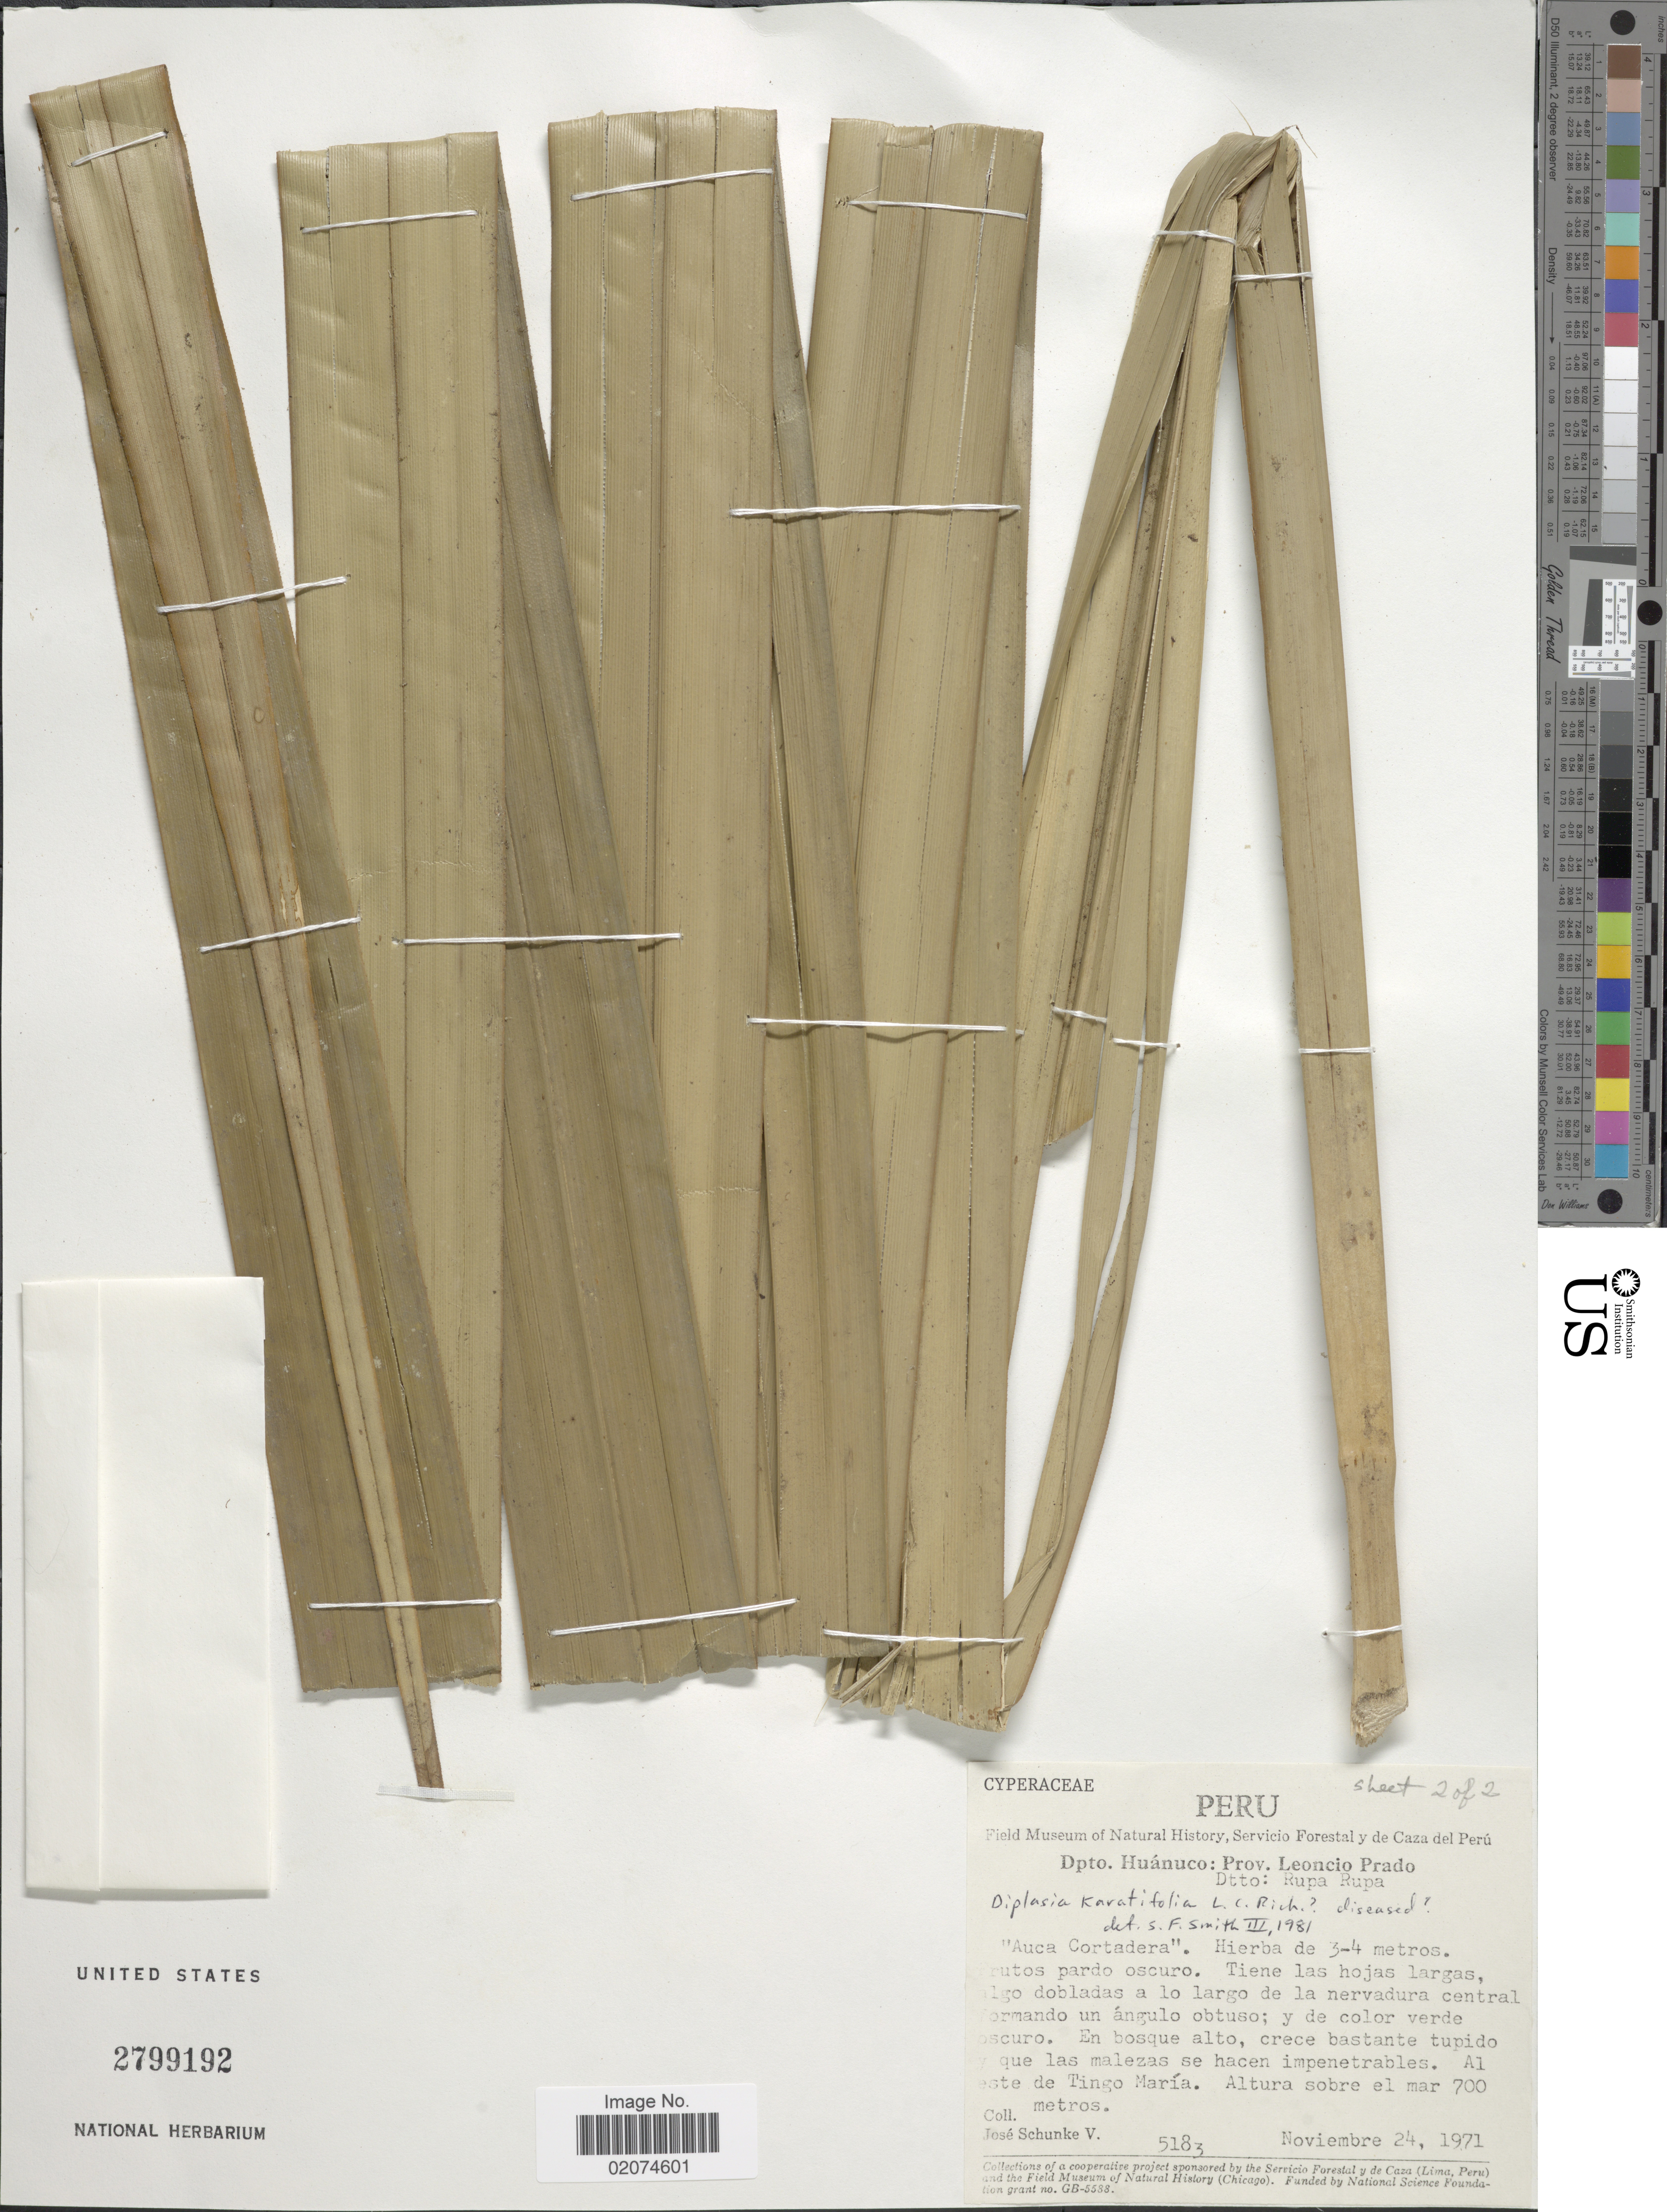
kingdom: Plantae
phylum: Tracheophyta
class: Liliopsida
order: Poales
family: Cyperaceae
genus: Diplasia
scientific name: Diplasia karatifolia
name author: Rich.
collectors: J. Schunke Vigo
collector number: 5183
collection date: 1971-11-24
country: Peru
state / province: Huánuco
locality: Dpto. Huanuco: Prov. Leoncio Prado. Dtto: Rupa Rupa. Maua Cortadera. Al este de Tingo Maria.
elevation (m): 700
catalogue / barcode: US 2799192